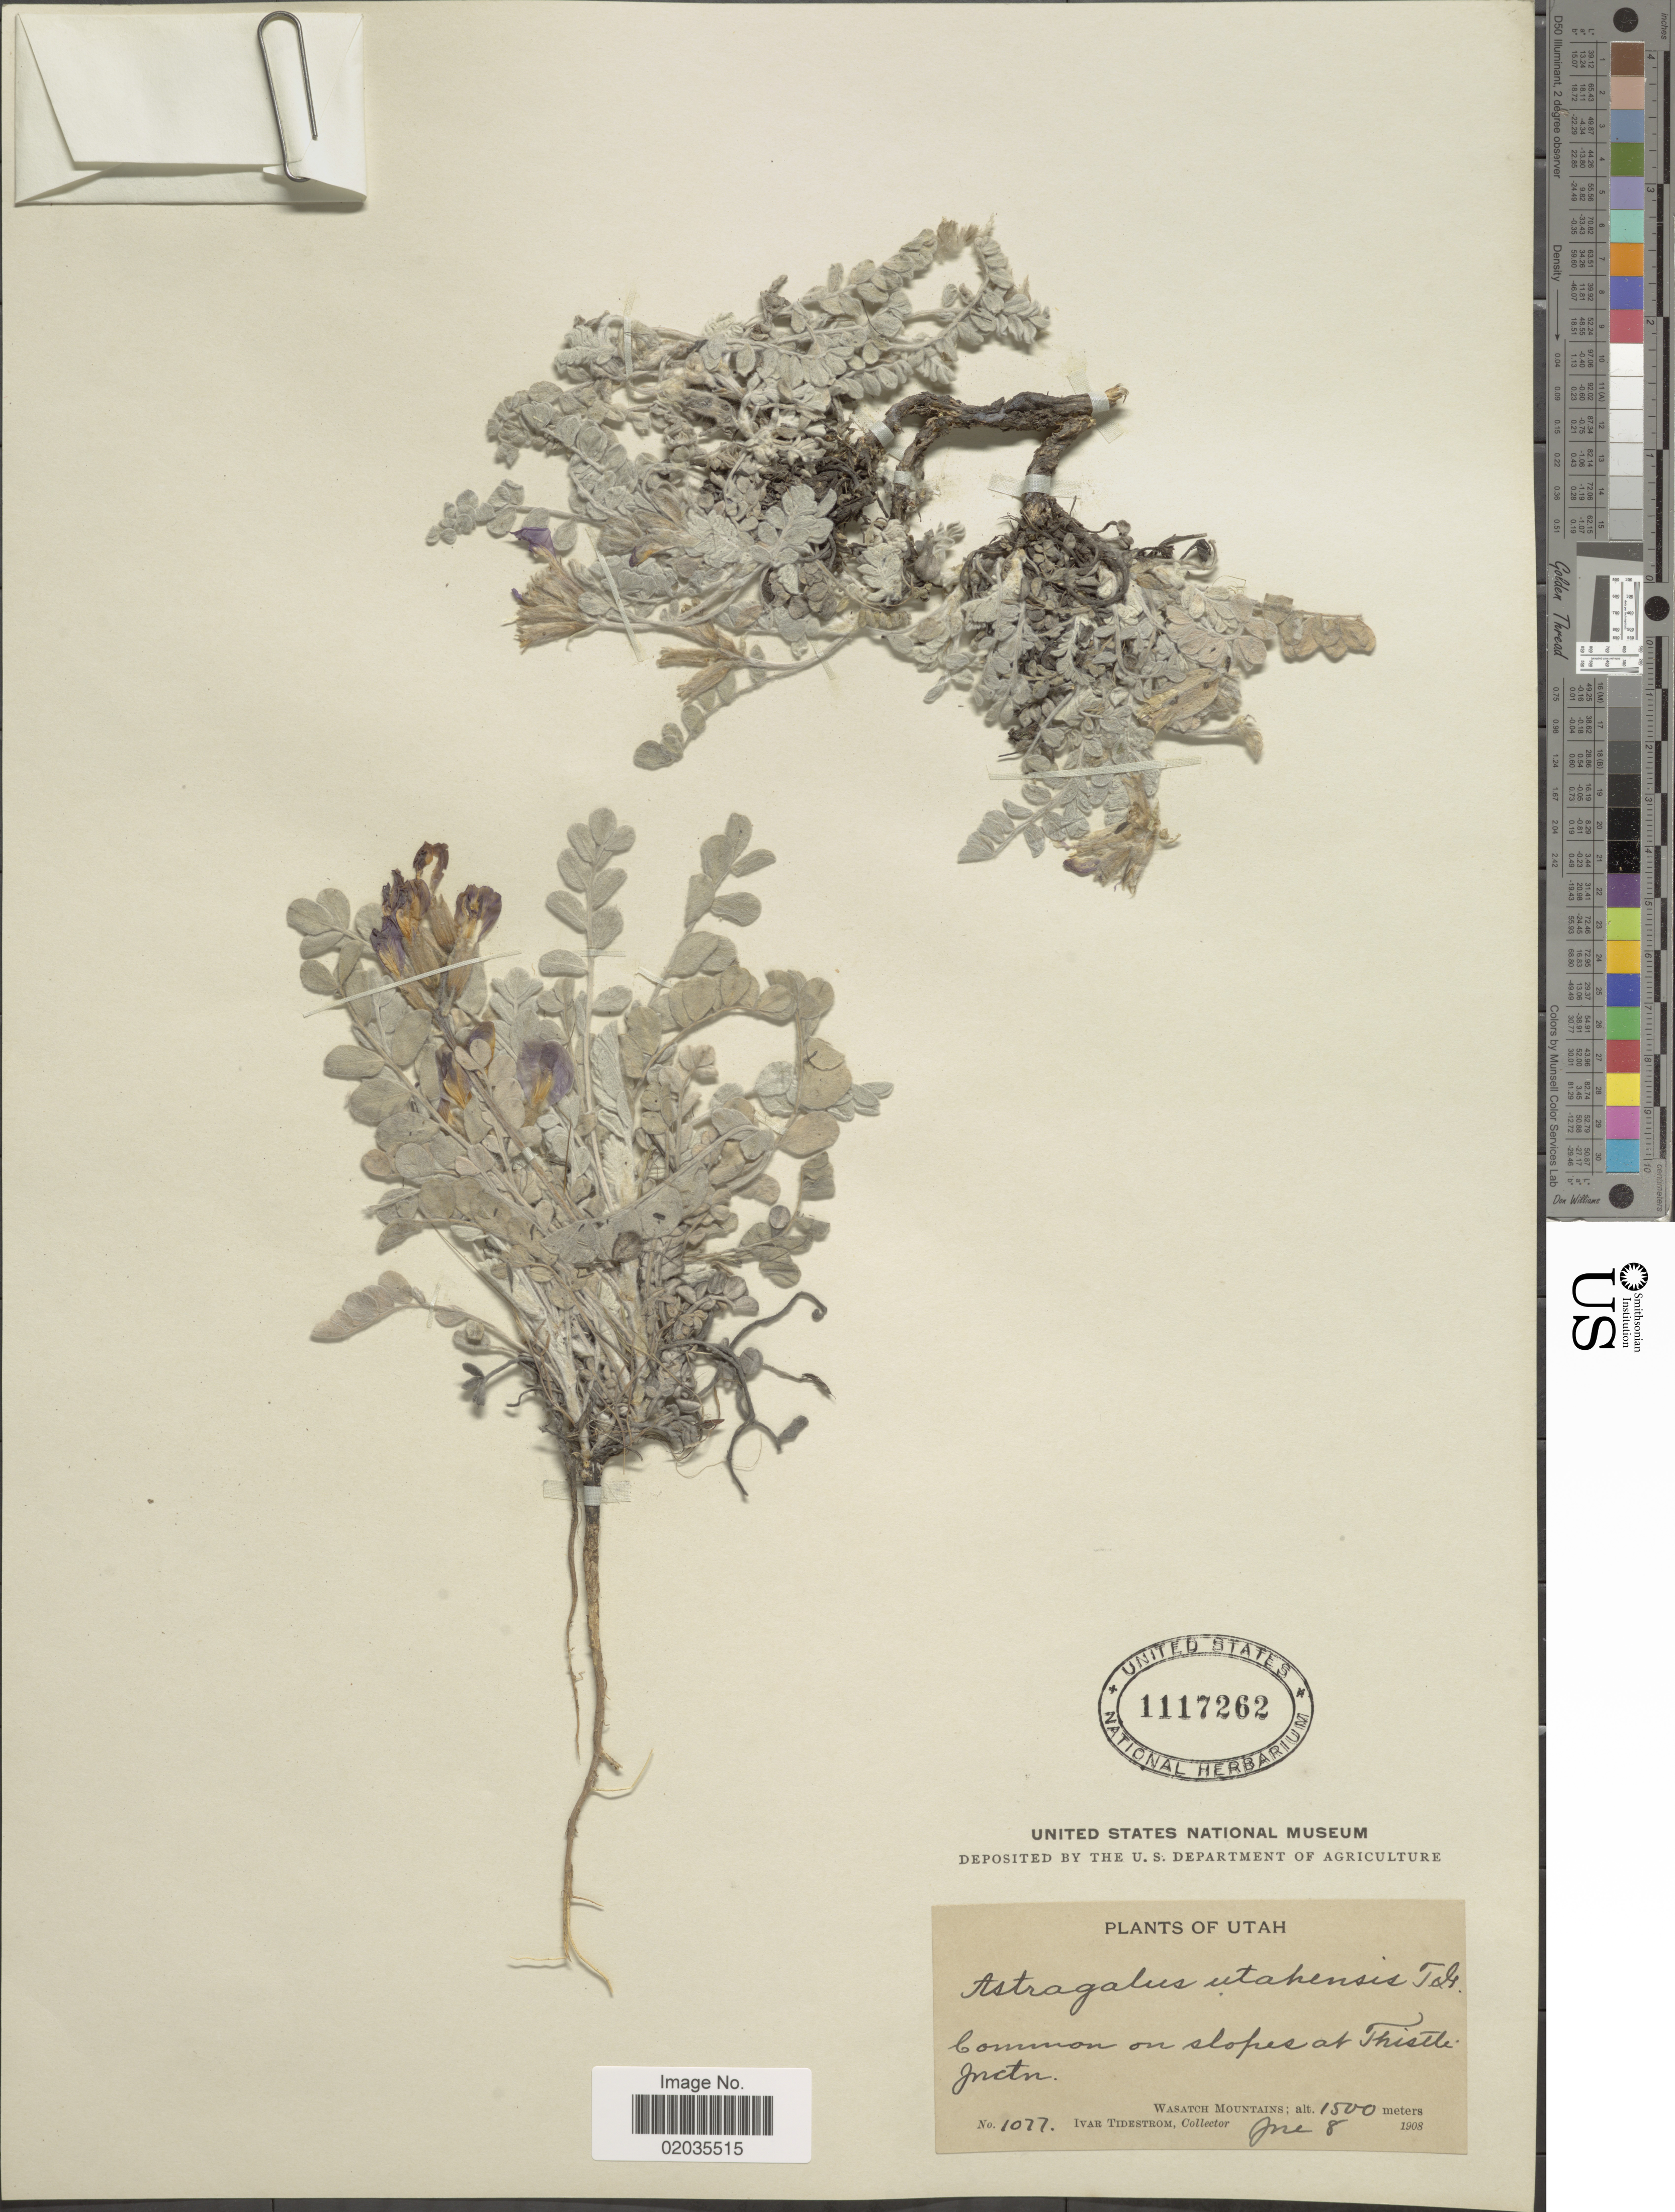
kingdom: Plantae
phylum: Tracheophyta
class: Magnoliopsida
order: Fabales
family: Fabaceae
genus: Astragalus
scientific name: Astragalus utahensis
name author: (Torr.) Torr. & A. Gray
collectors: I. F. Tidestrom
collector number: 1077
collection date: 1908-06-08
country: United States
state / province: Utah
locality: On slopes at Thistle Jnctn. Wasatch Mountains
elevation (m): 1500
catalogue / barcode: US 1117262